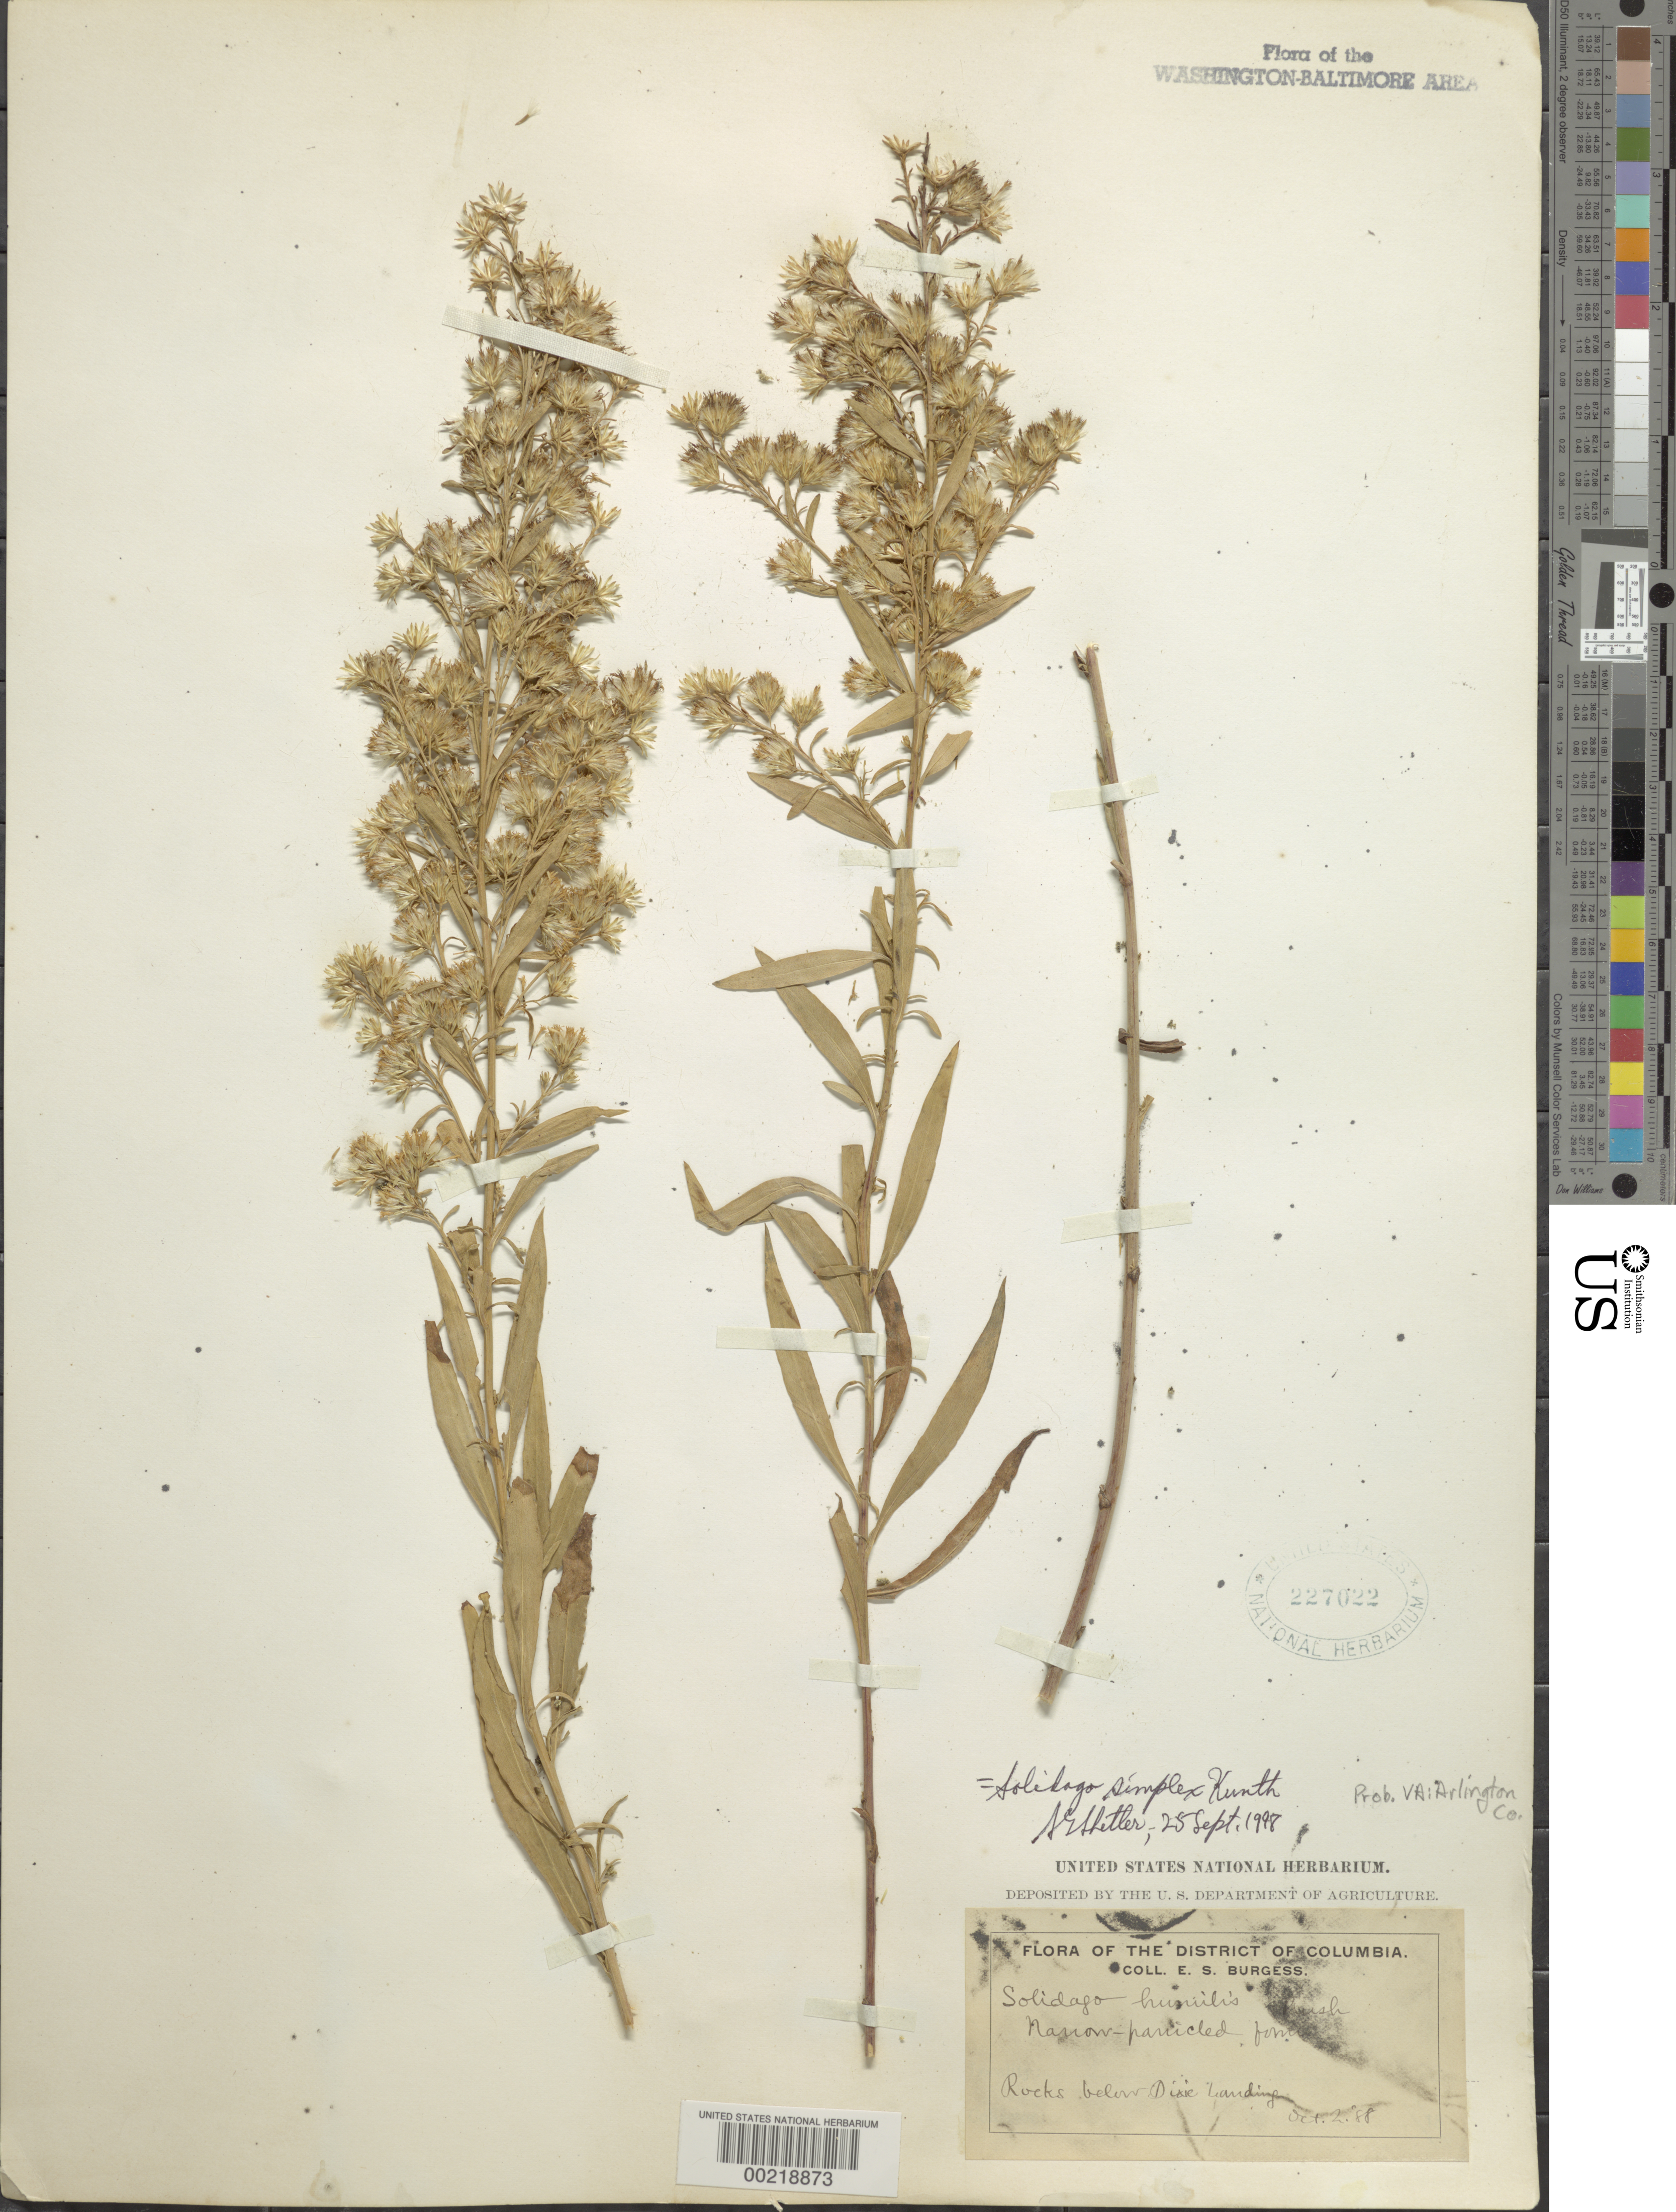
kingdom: Plantae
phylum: Tracheophyta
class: Magnoliopsida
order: Asterales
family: Asteraceae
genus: Solidago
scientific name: Solidago simplex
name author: Kunth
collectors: E. Burgess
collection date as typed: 02 Oct 1888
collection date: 1888-10-02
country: United States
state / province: Virginia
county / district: Arlington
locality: Below Dixie Landing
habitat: Rocks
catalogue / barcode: US 227022